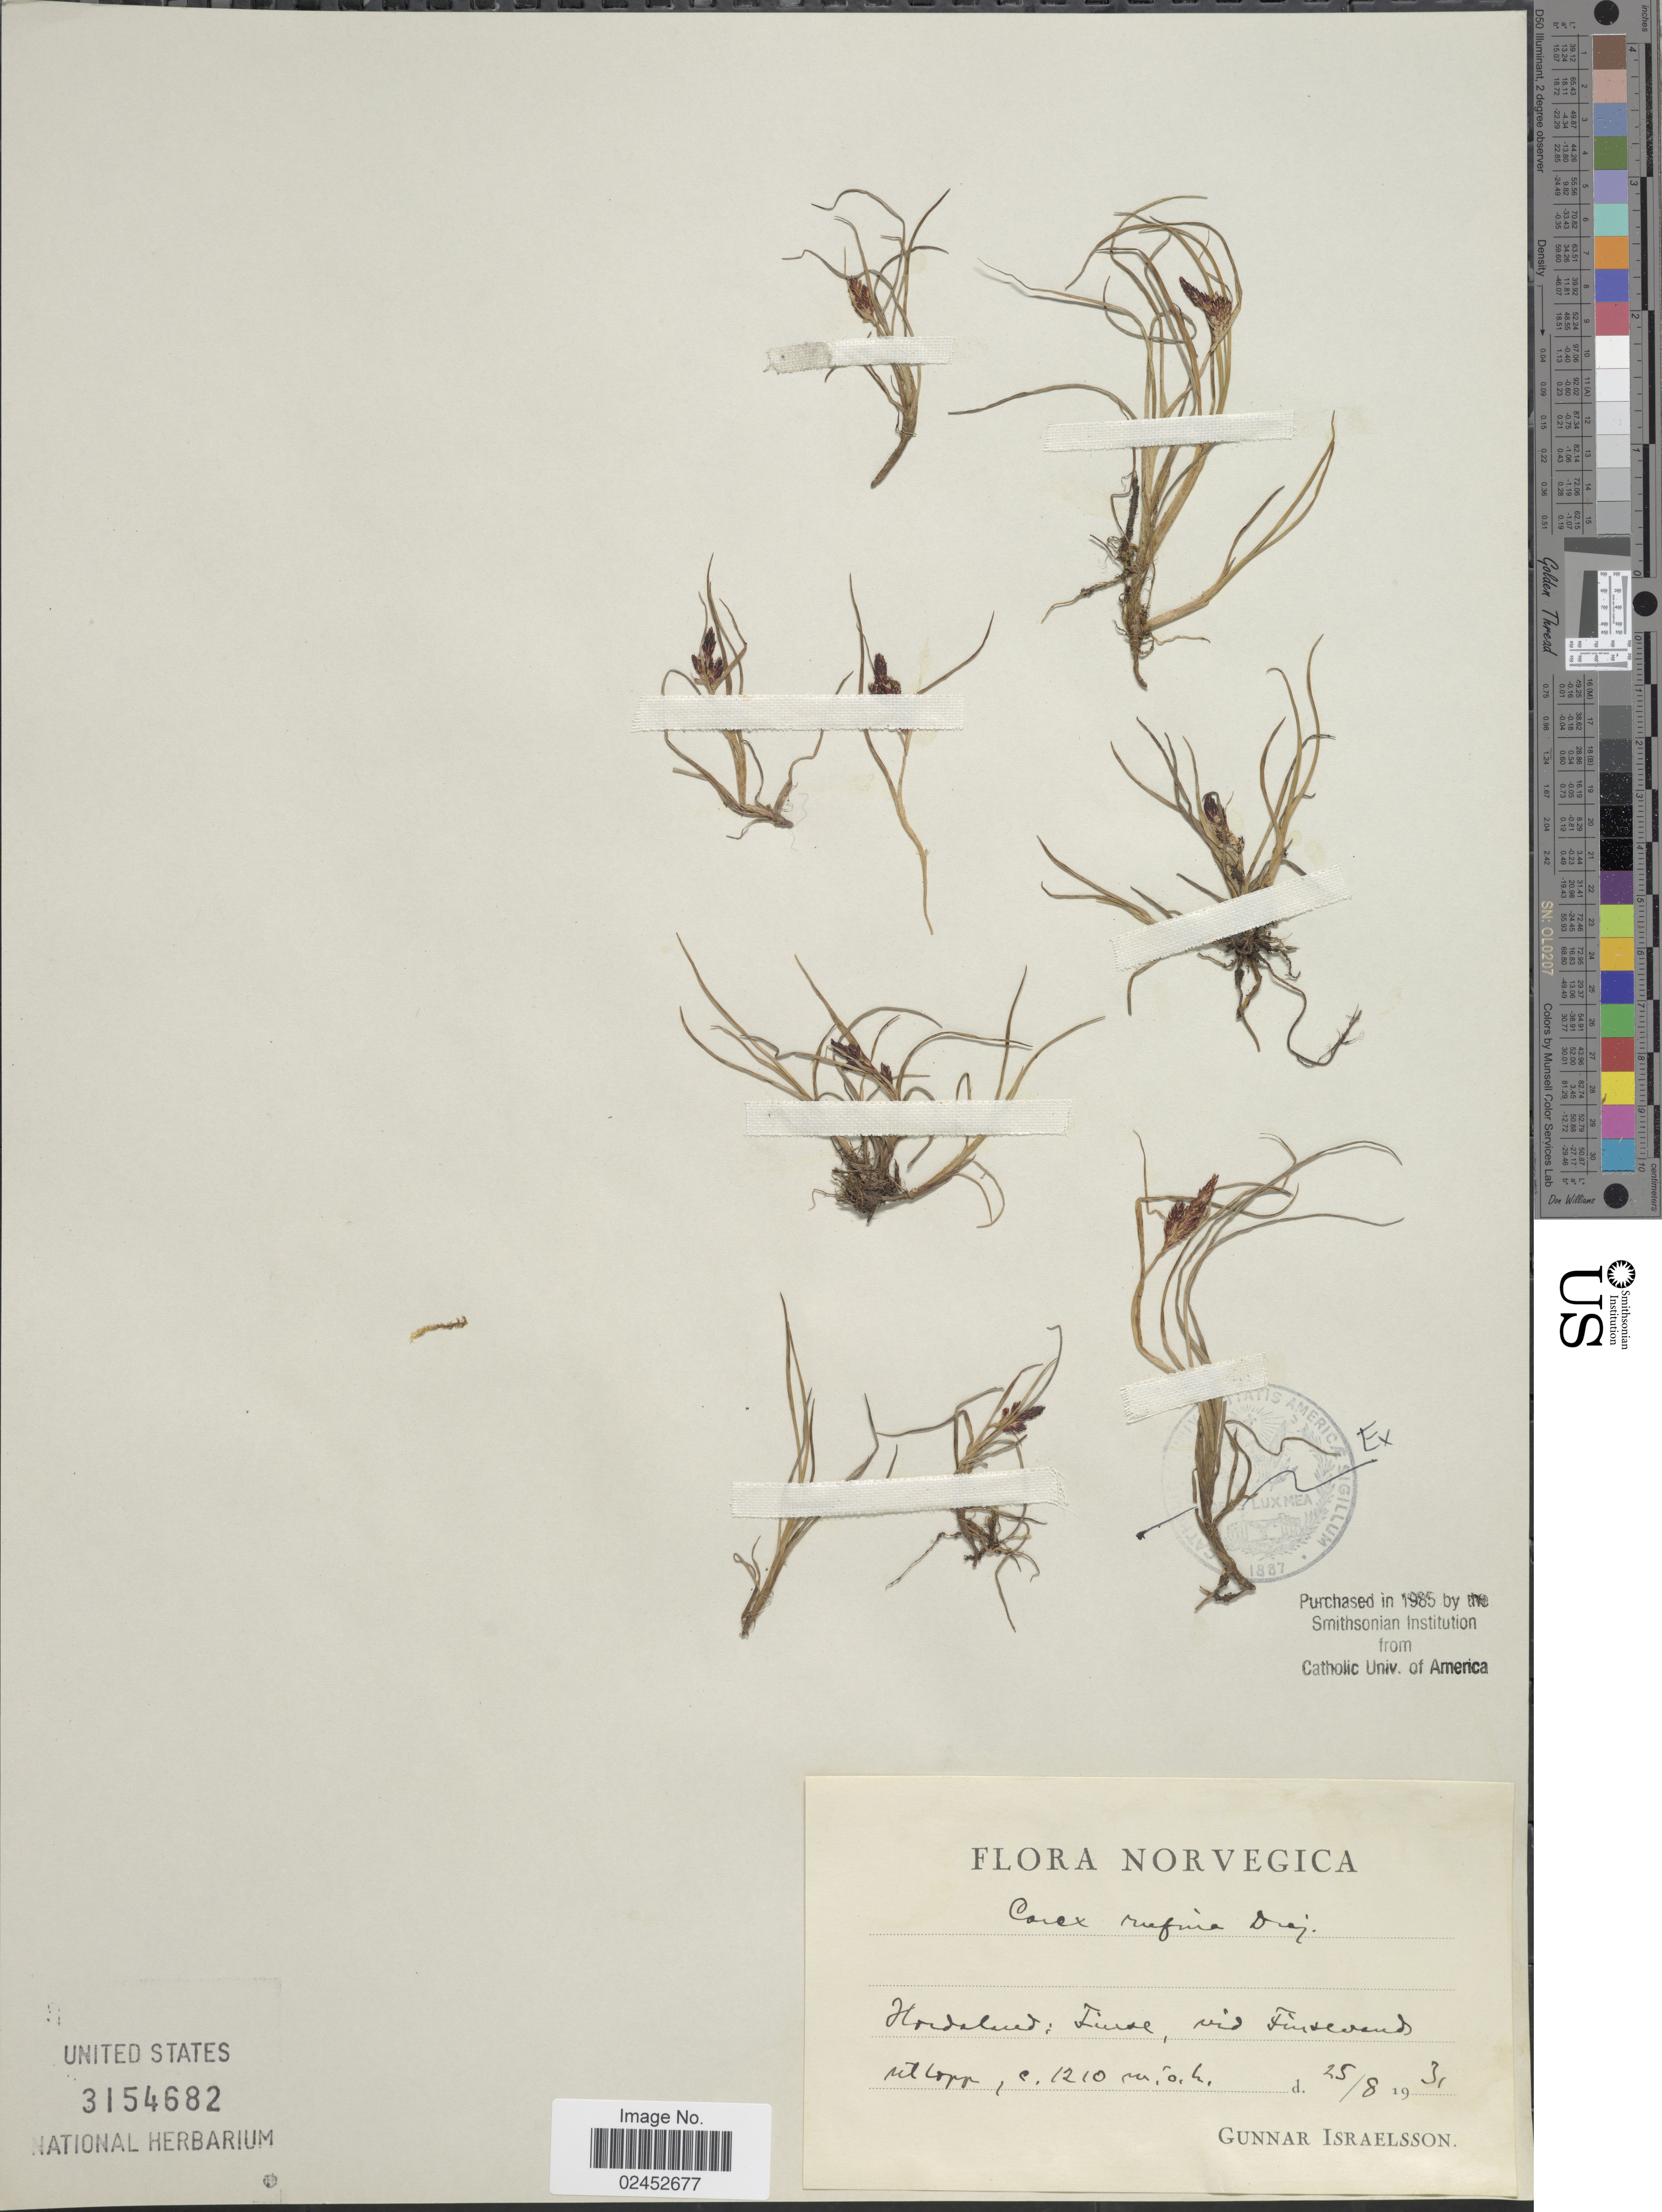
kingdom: Plantae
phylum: Tracheophyta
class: Liliopsida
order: Poales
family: Cyperaceae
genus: Carex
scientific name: Carex rufina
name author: Drejer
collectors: G. Israelsson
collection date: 1931-08-25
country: Norway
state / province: Hordaland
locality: Finse, vid Finsevand utlopp.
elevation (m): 1210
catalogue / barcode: US 3154682